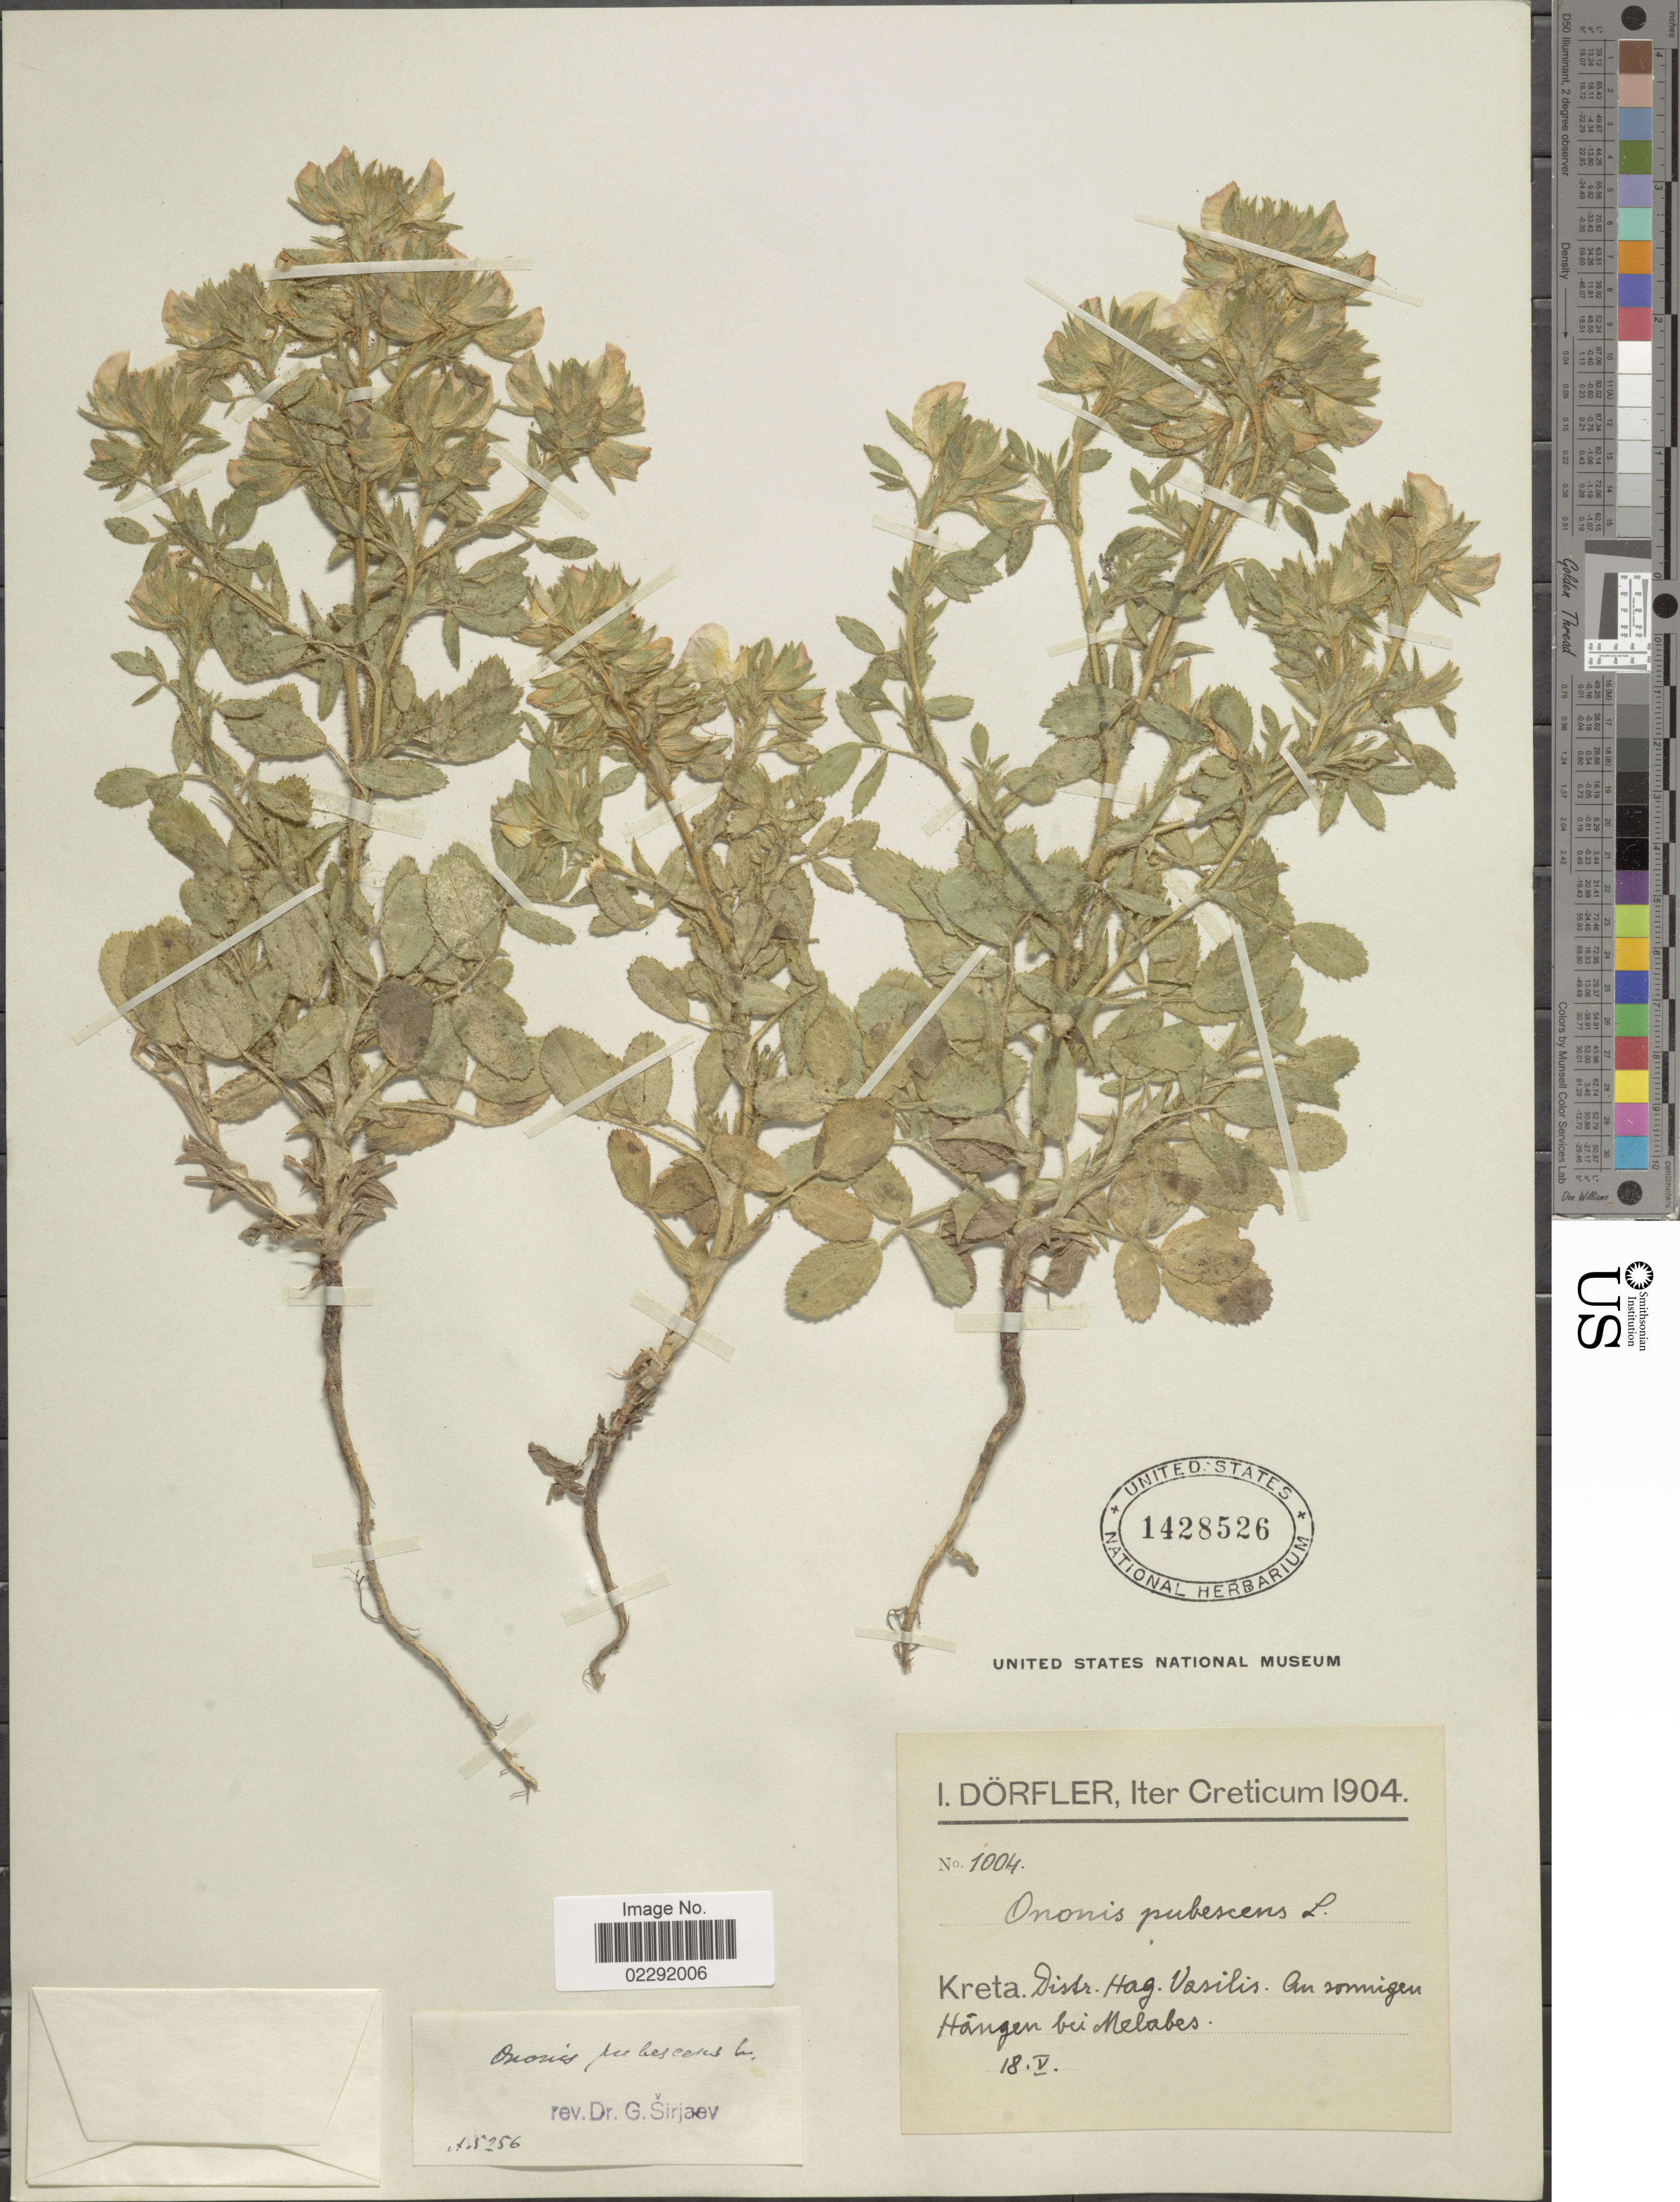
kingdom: Plantae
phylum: Tracheophyta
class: Magnoliopsida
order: Fabales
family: Fabaceae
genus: Ononis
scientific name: Ononis pubescens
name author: L.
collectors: I. Dörfler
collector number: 1004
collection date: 1904-05-18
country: Greece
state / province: Crete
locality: Kreta, Distr. Hag. Vasilis. An sonnigen Hangen bei Melabes.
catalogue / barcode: US 1428526